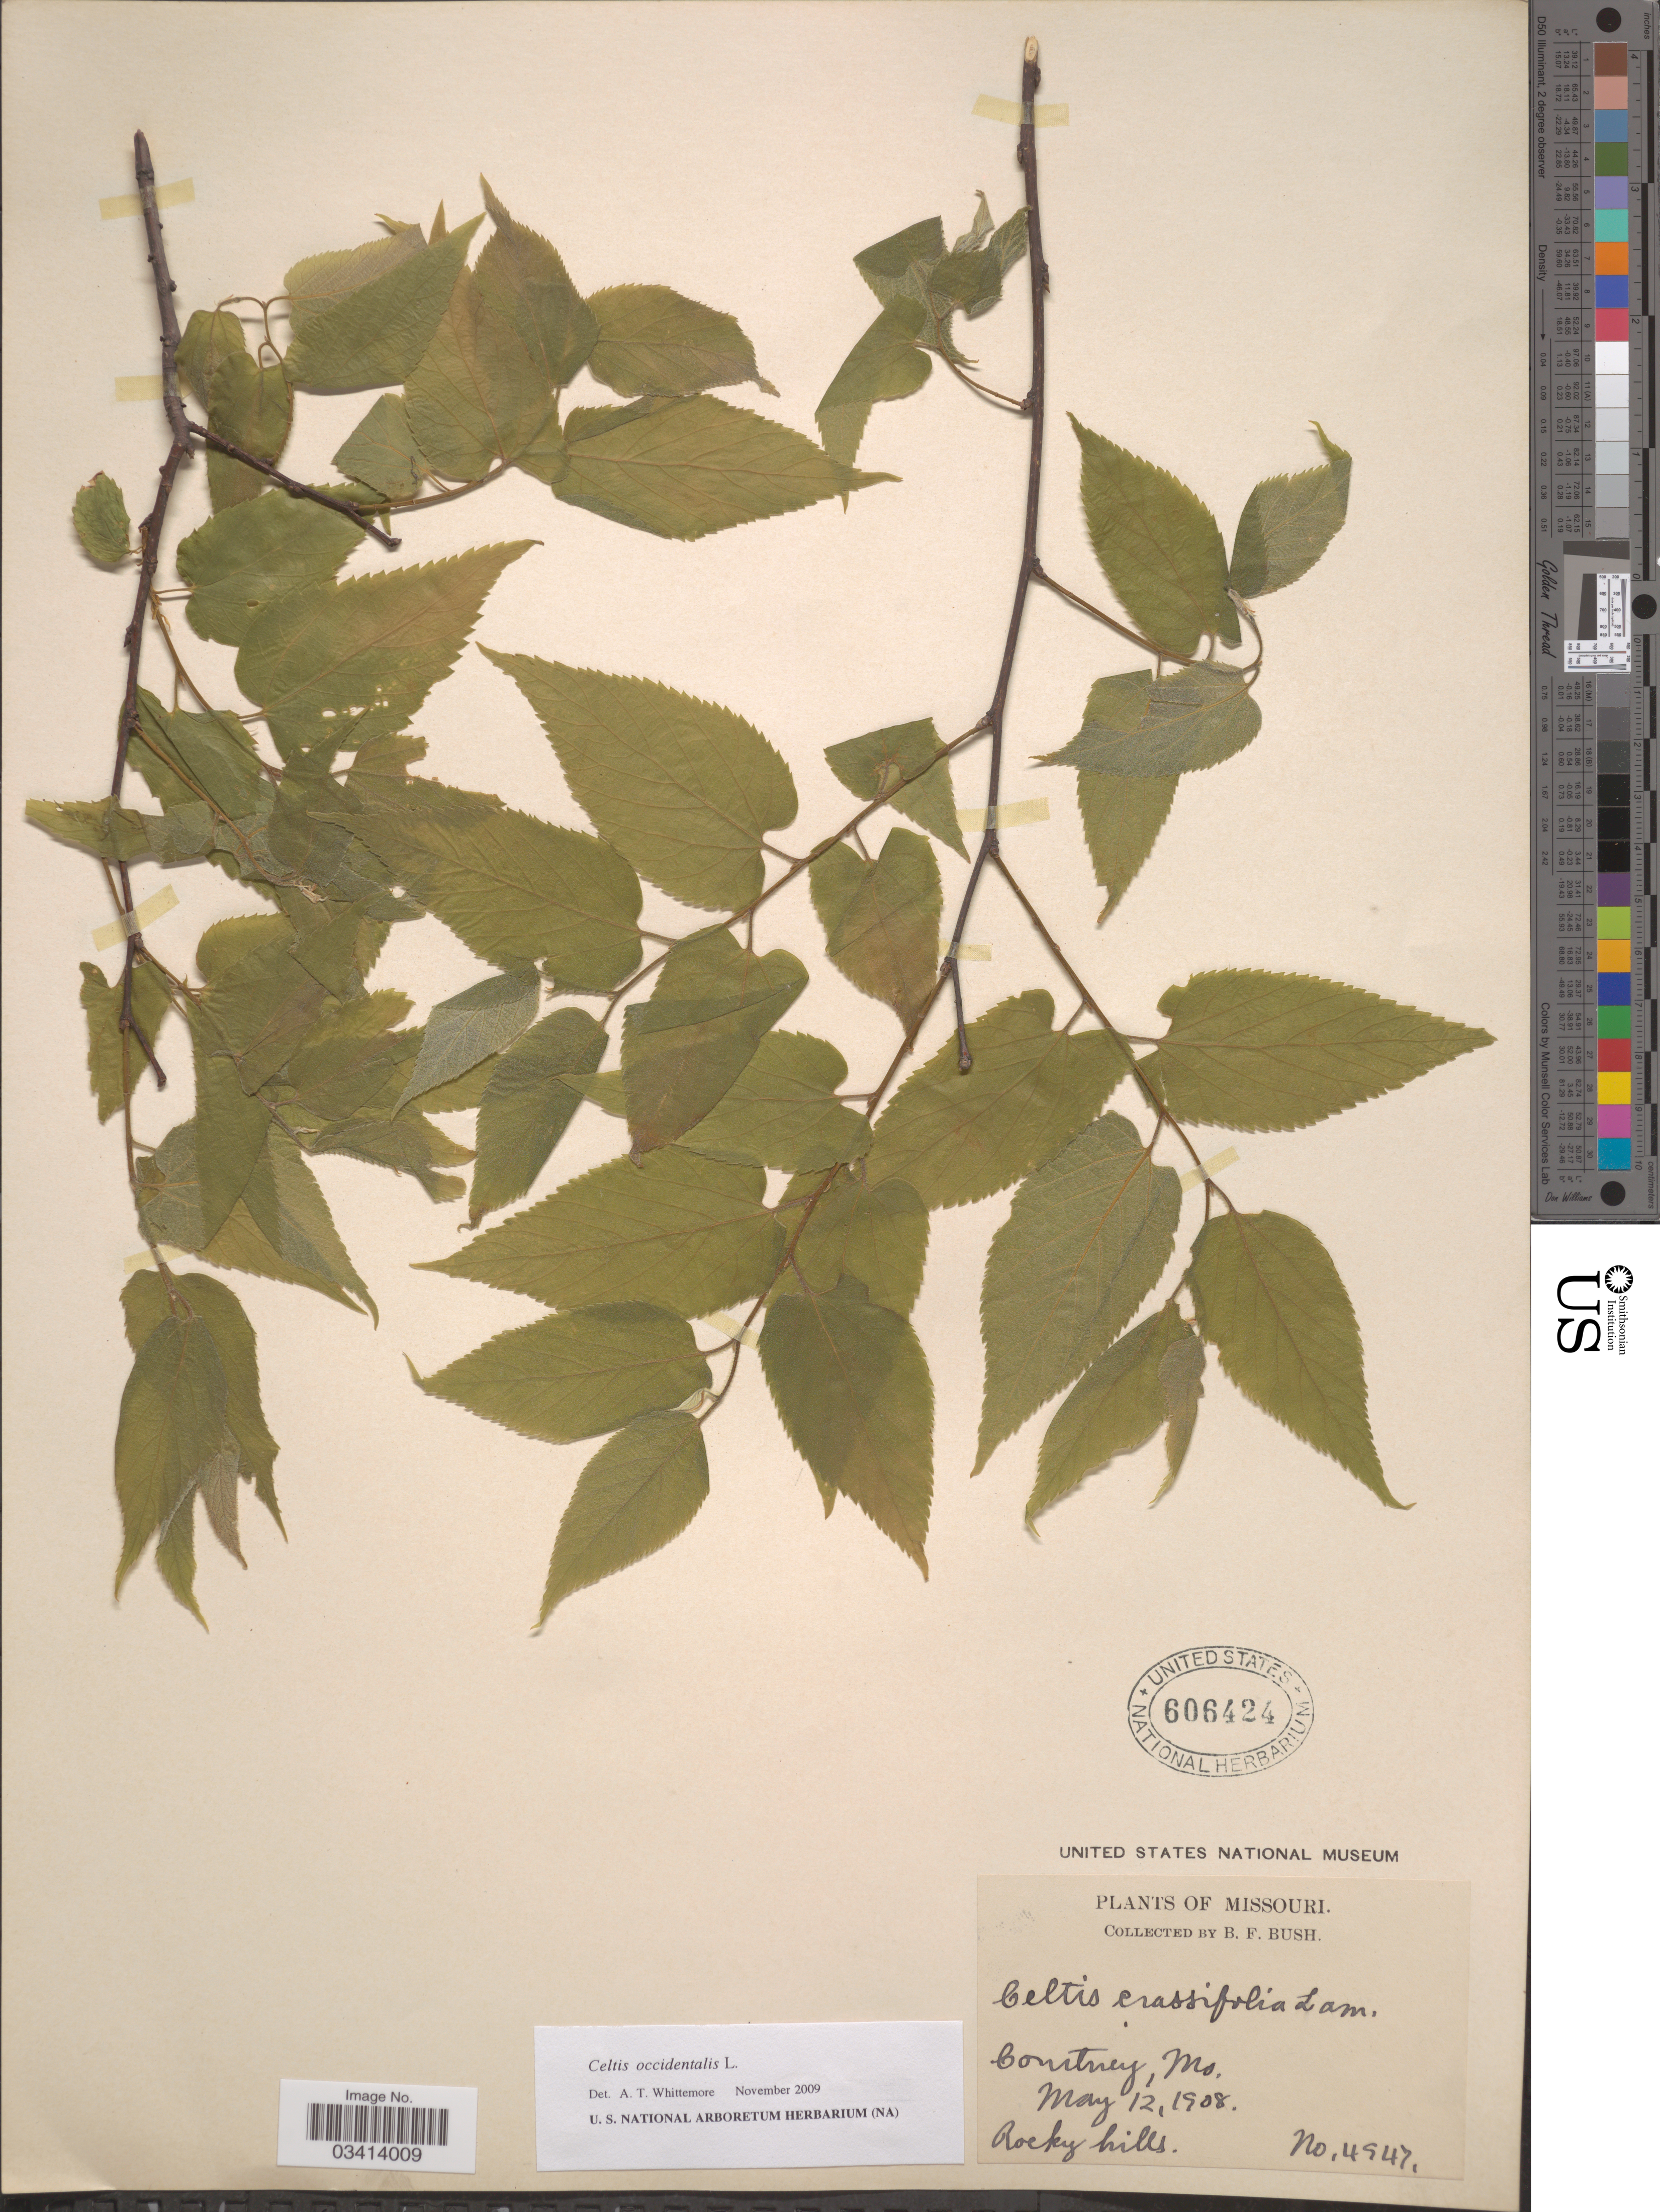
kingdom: Plantae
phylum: Tracheophyta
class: Magnoliopsida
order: Rosales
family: Cannabaceae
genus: Celtis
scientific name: Celtis occidentalis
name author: L.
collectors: B. F. Bush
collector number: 4947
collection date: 1908-05-12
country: United States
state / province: Missouri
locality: Courtney.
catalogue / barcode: US 606424